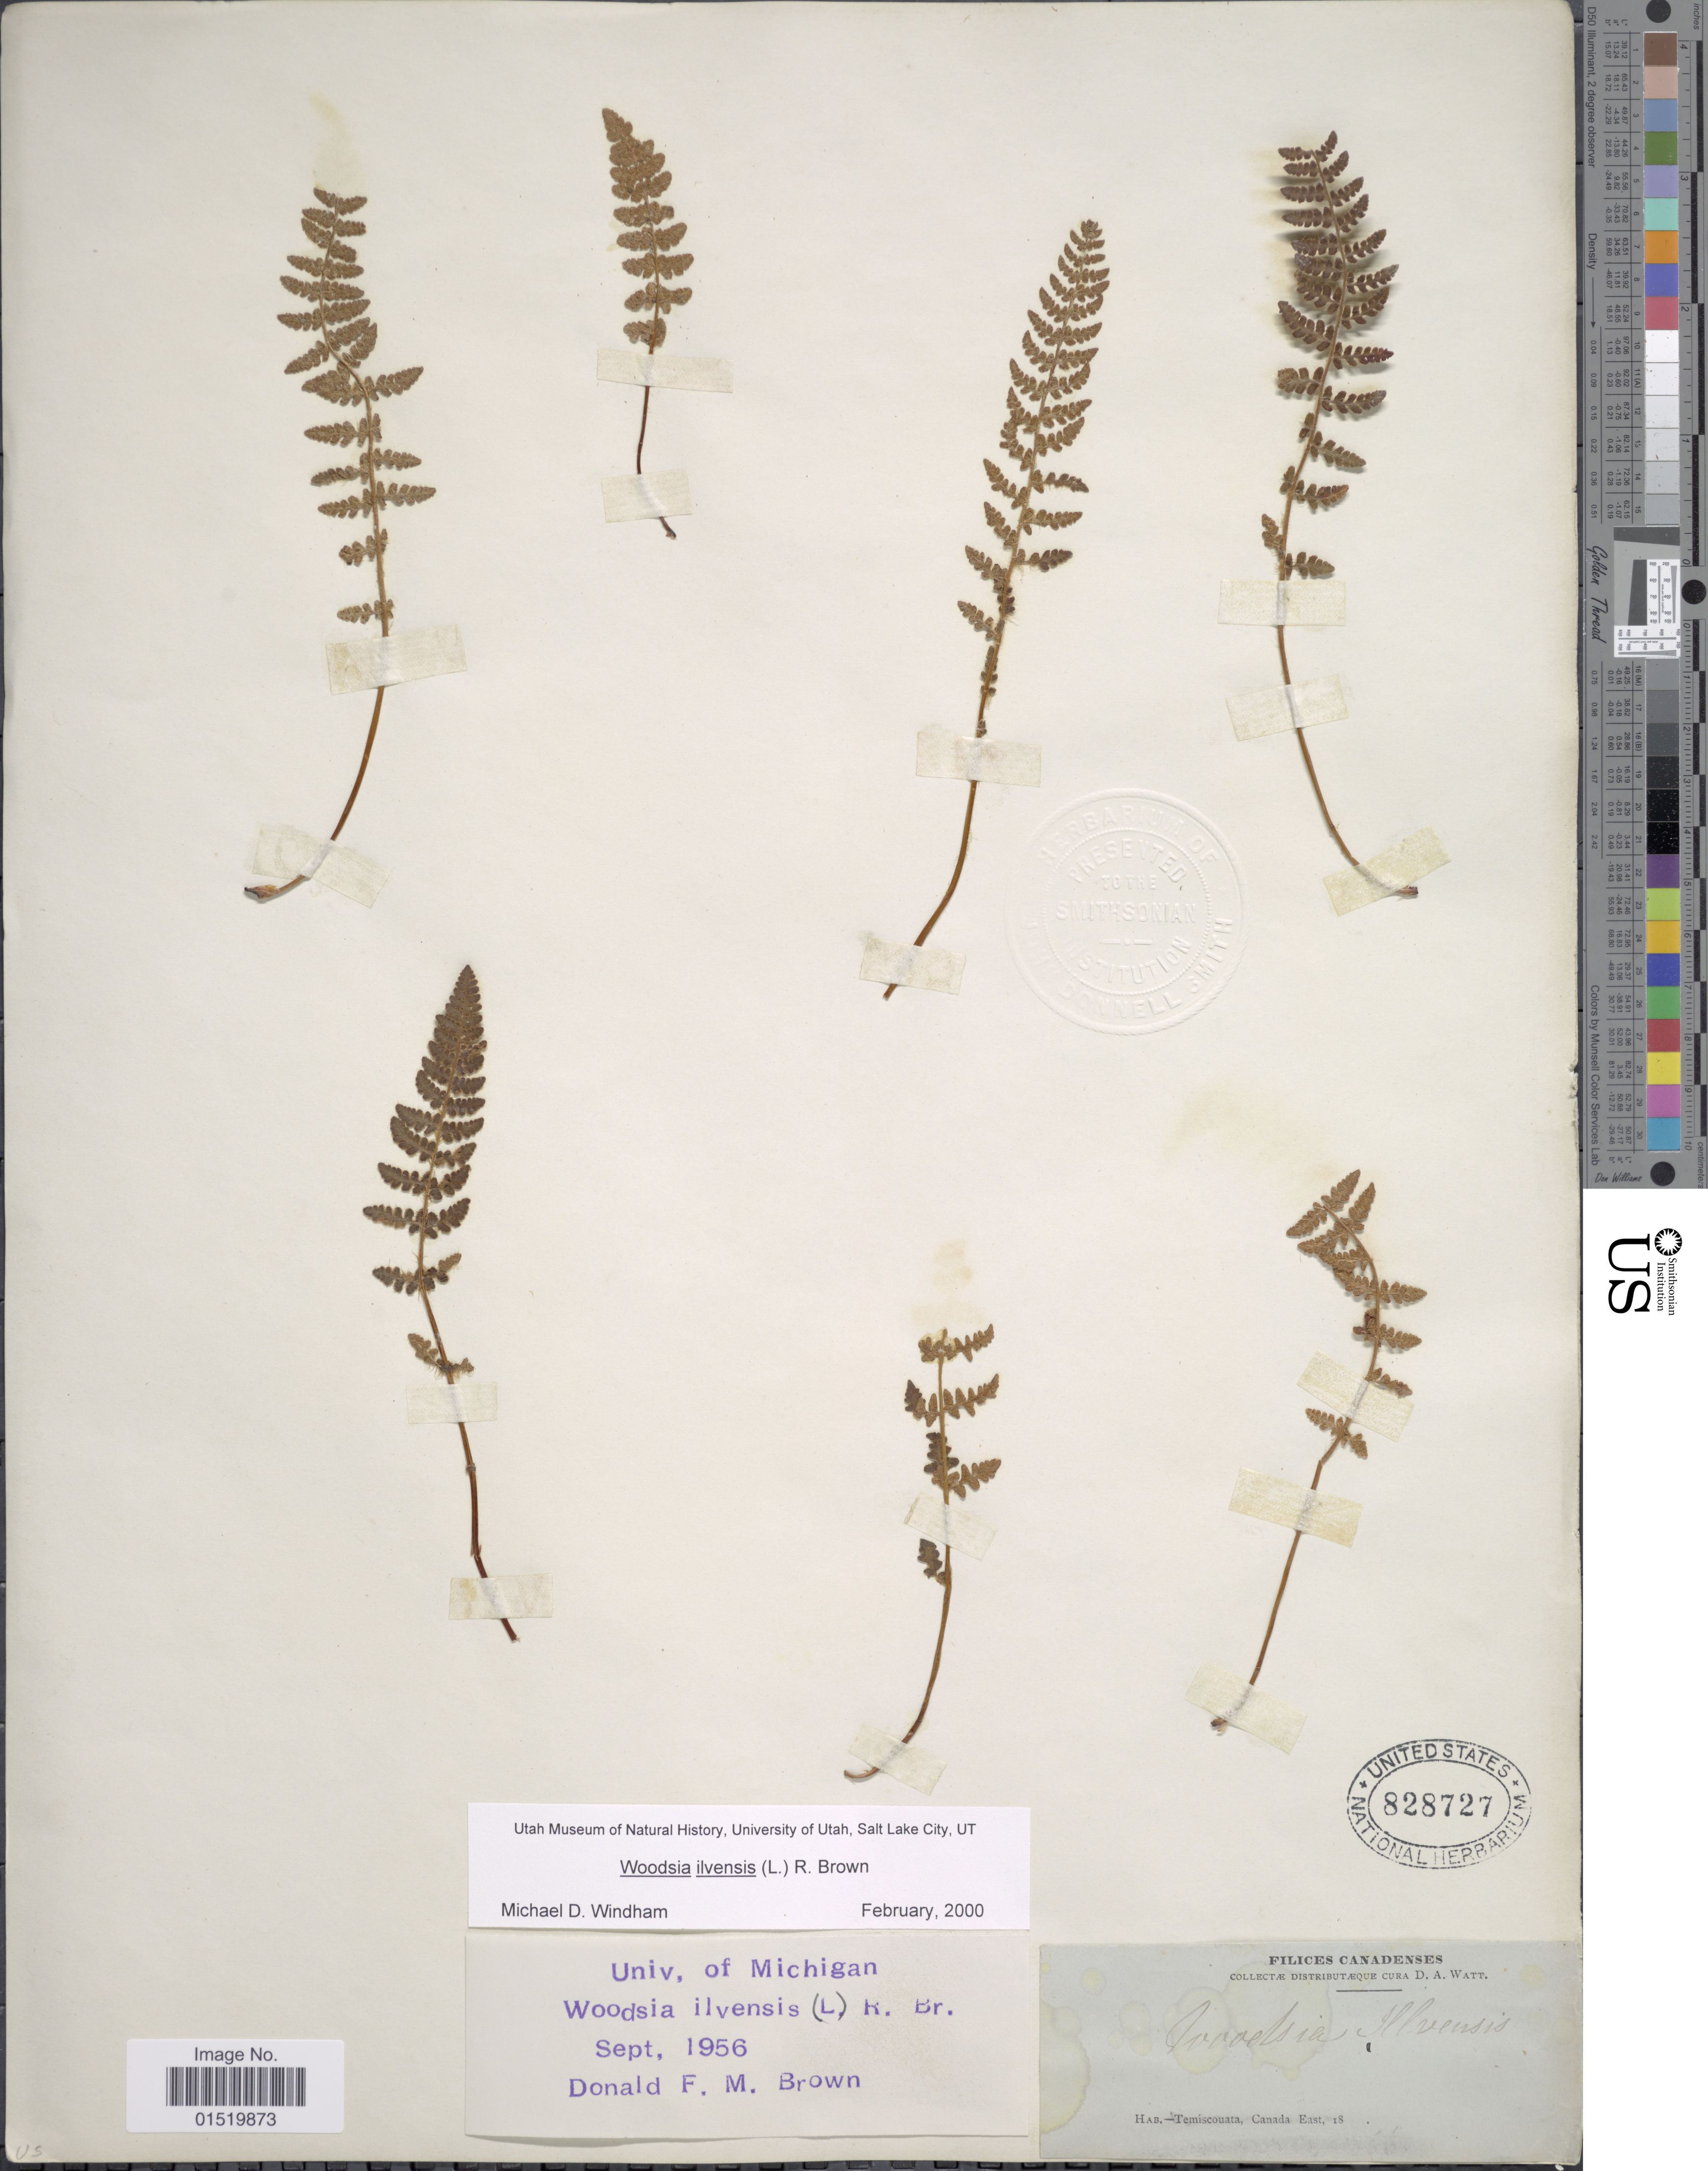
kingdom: Plantae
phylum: Tracheophyta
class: Polypodiopsida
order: Polypodiales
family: Woodsiaceae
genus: Woodsia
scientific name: Woodsia ilvensis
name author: (L.) R. Br.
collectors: D. A. P. Watt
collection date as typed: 18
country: Canada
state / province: Quebec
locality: Temiscouata, Canada East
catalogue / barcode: US 828727